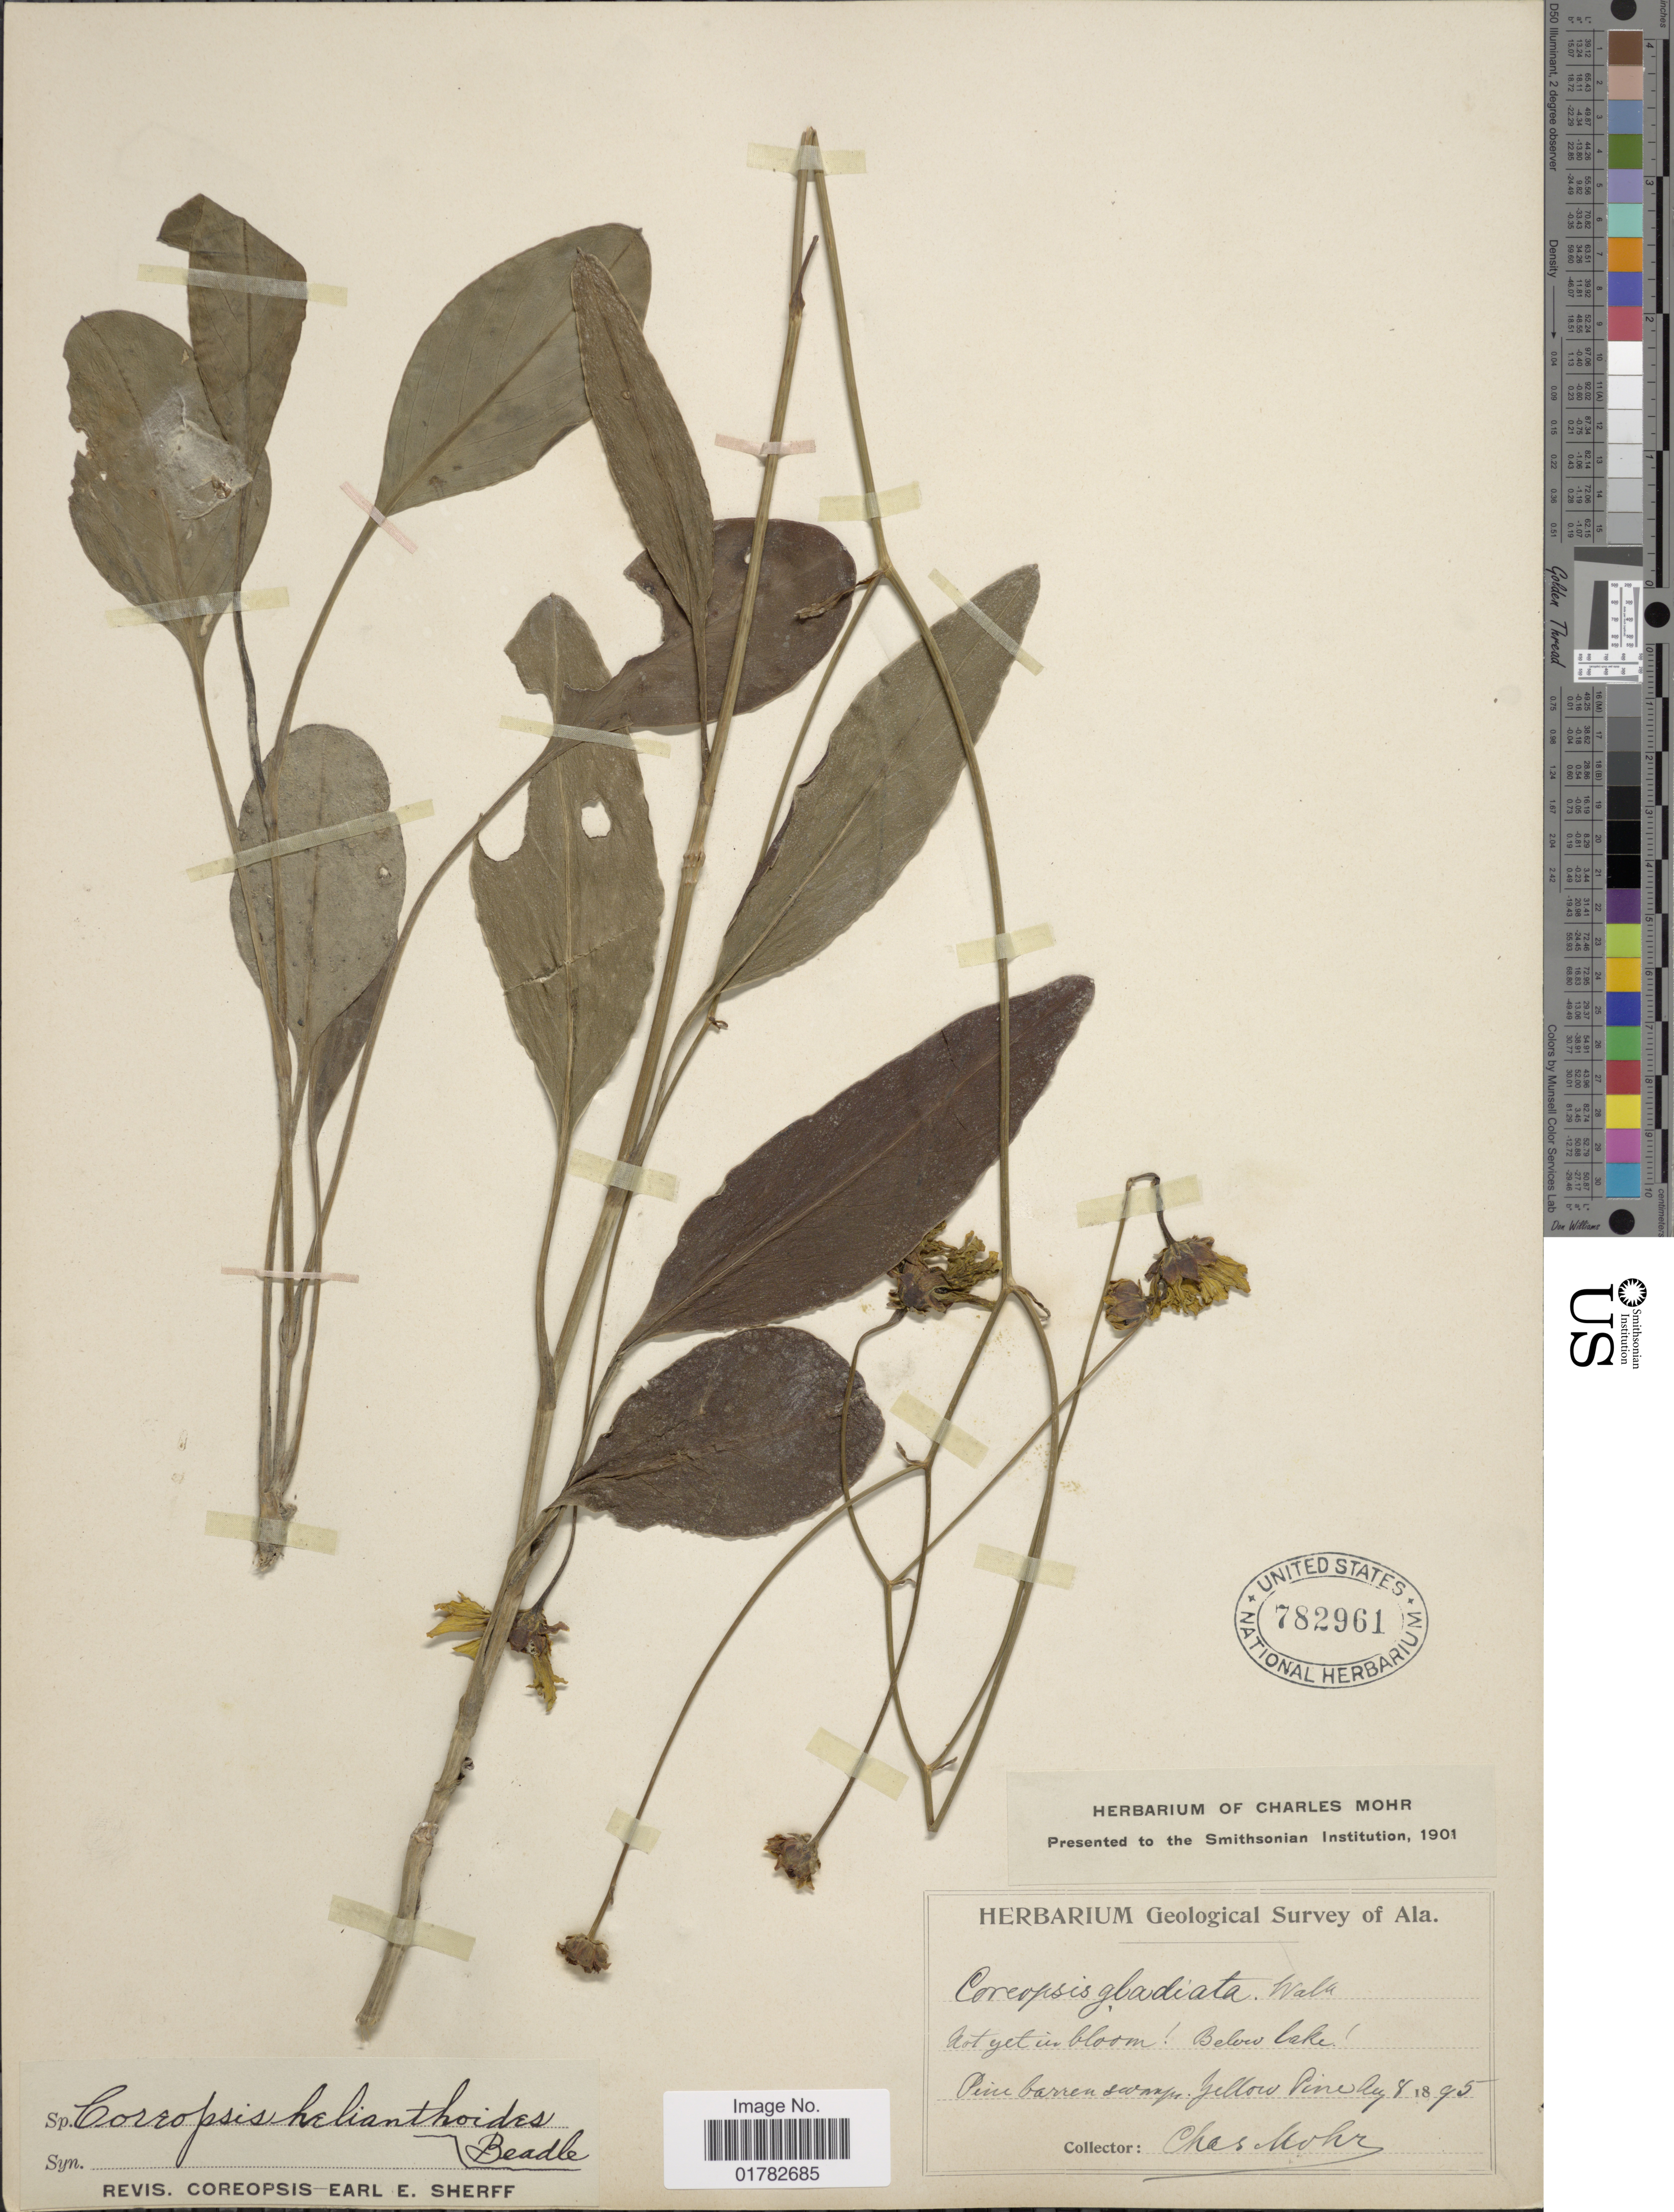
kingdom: Plantae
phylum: Tracheophyta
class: Magnoliopsida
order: Asterales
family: Asteraceae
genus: Coreopsis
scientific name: Coreopsis helianthoides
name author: Beadle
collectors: Mohr, C. T. (herbarium)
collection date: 1895-08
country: United States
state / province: Alabama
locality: Below Lake, Pine barren swamps, Yellow Pine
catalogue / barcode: US 782961